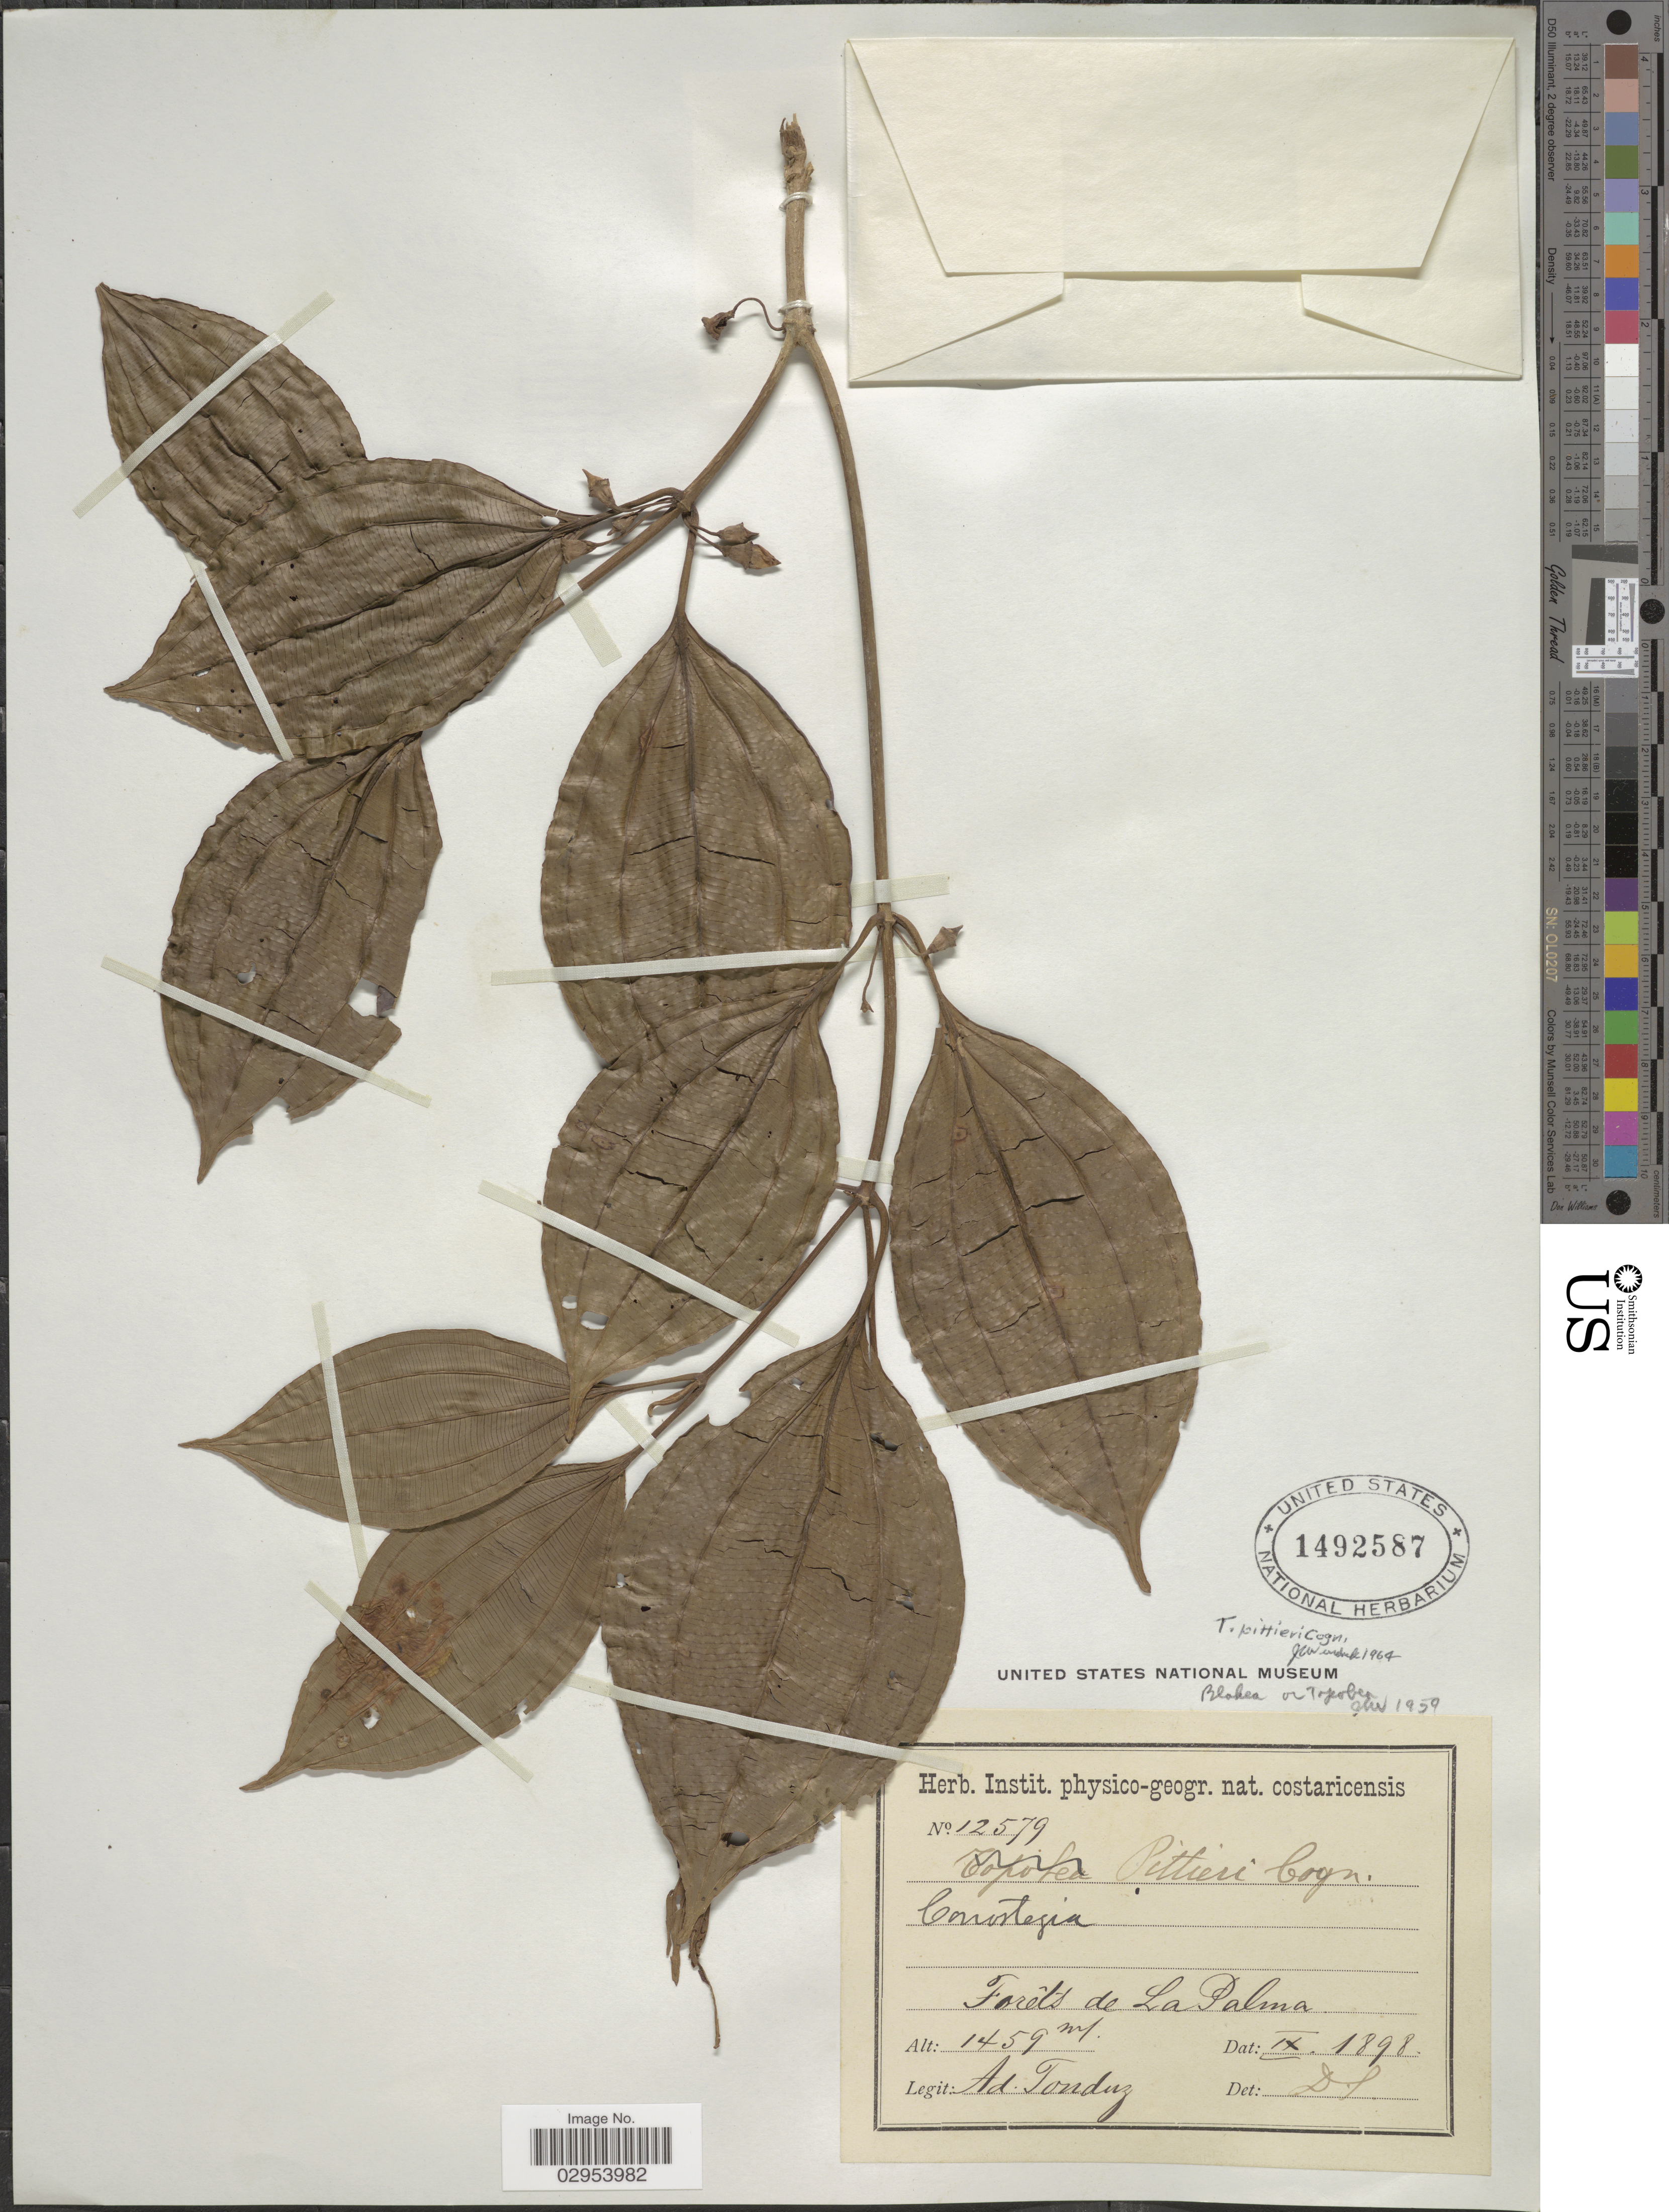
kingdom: Plantae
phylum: Tracheophyta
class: Magnoliopsida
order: Myrtales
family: Melastomataceae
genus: Topobea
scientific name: Topobea pittieri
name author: Cogn.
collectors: A. Tonduz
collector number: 12579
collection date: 1898-09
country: Costa Rica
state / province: Puntarenas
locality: Forêts de La Palma.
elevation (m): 1459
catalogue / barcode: US 1492587